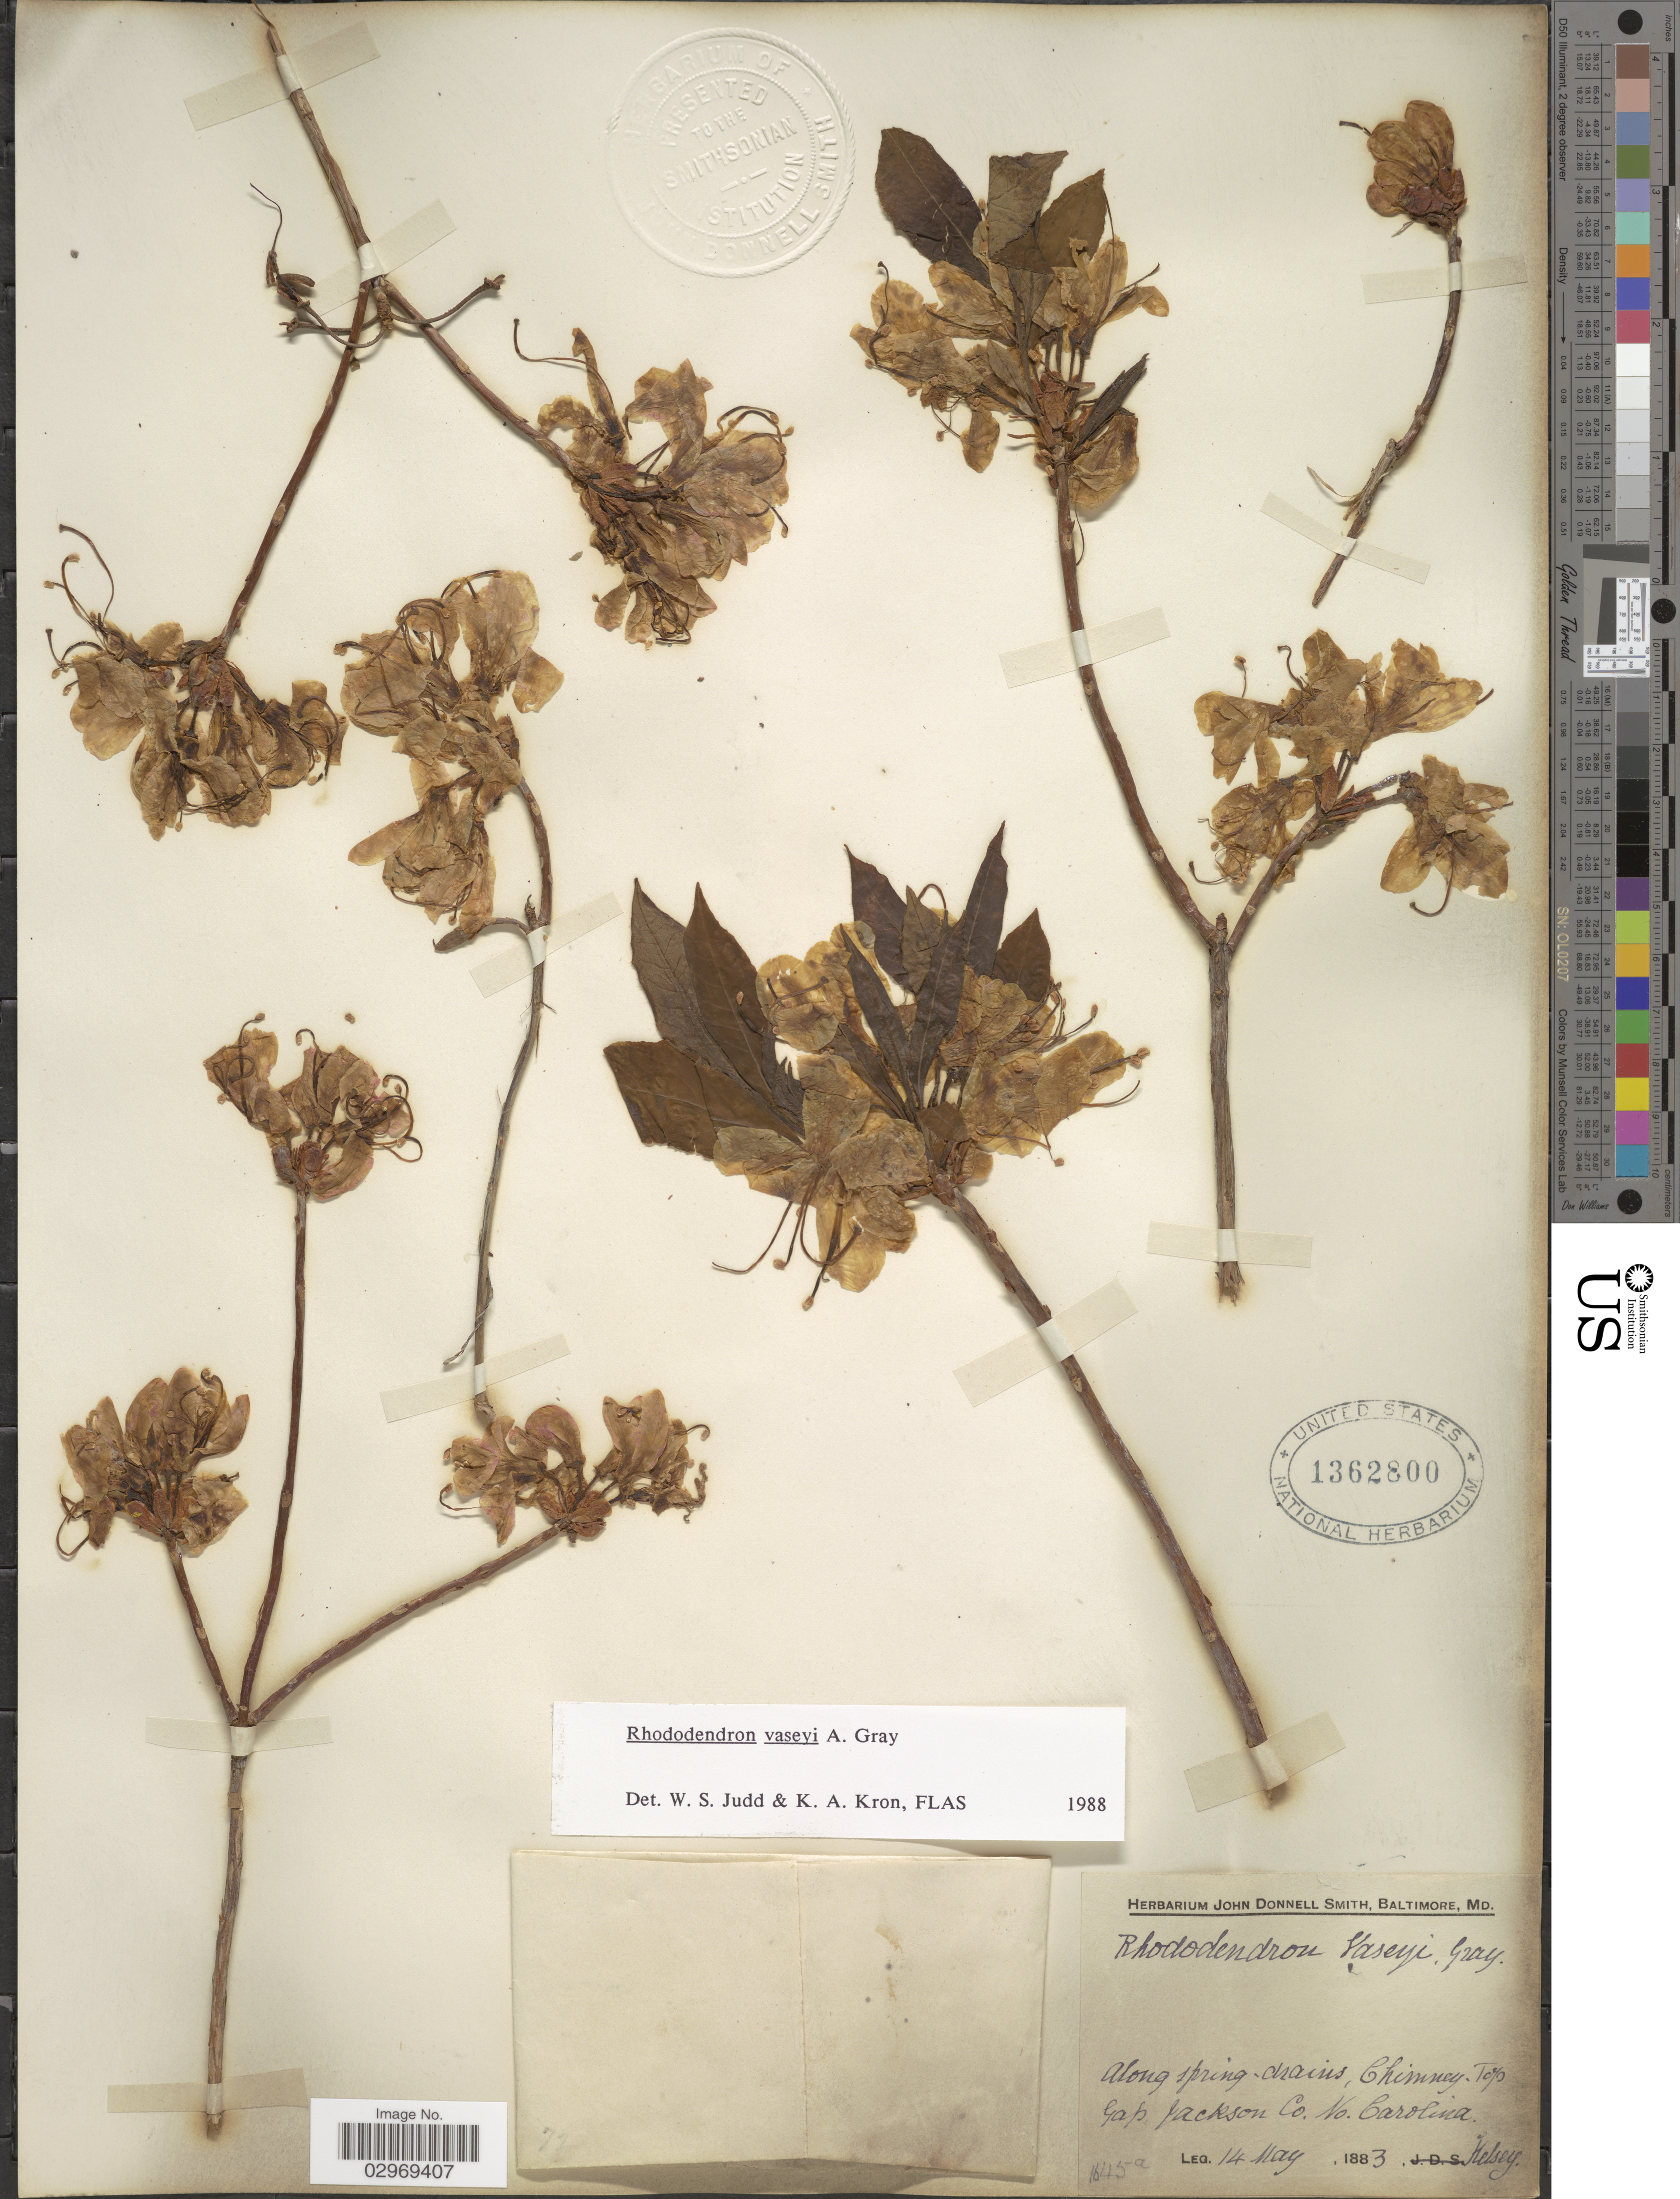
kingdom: Plantae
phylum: Tracheophyta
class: Magnoliopsida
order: Ericales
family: Ericaceae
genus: Rhododendron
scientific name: Rhododendron vaseyi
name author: A. Gray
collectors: S. Kelsey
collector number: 1645a?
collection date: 1883-05-14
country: United States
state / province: North Carolina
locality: Chimney Top Gap, Jackson Co.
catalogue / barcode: US 1362800